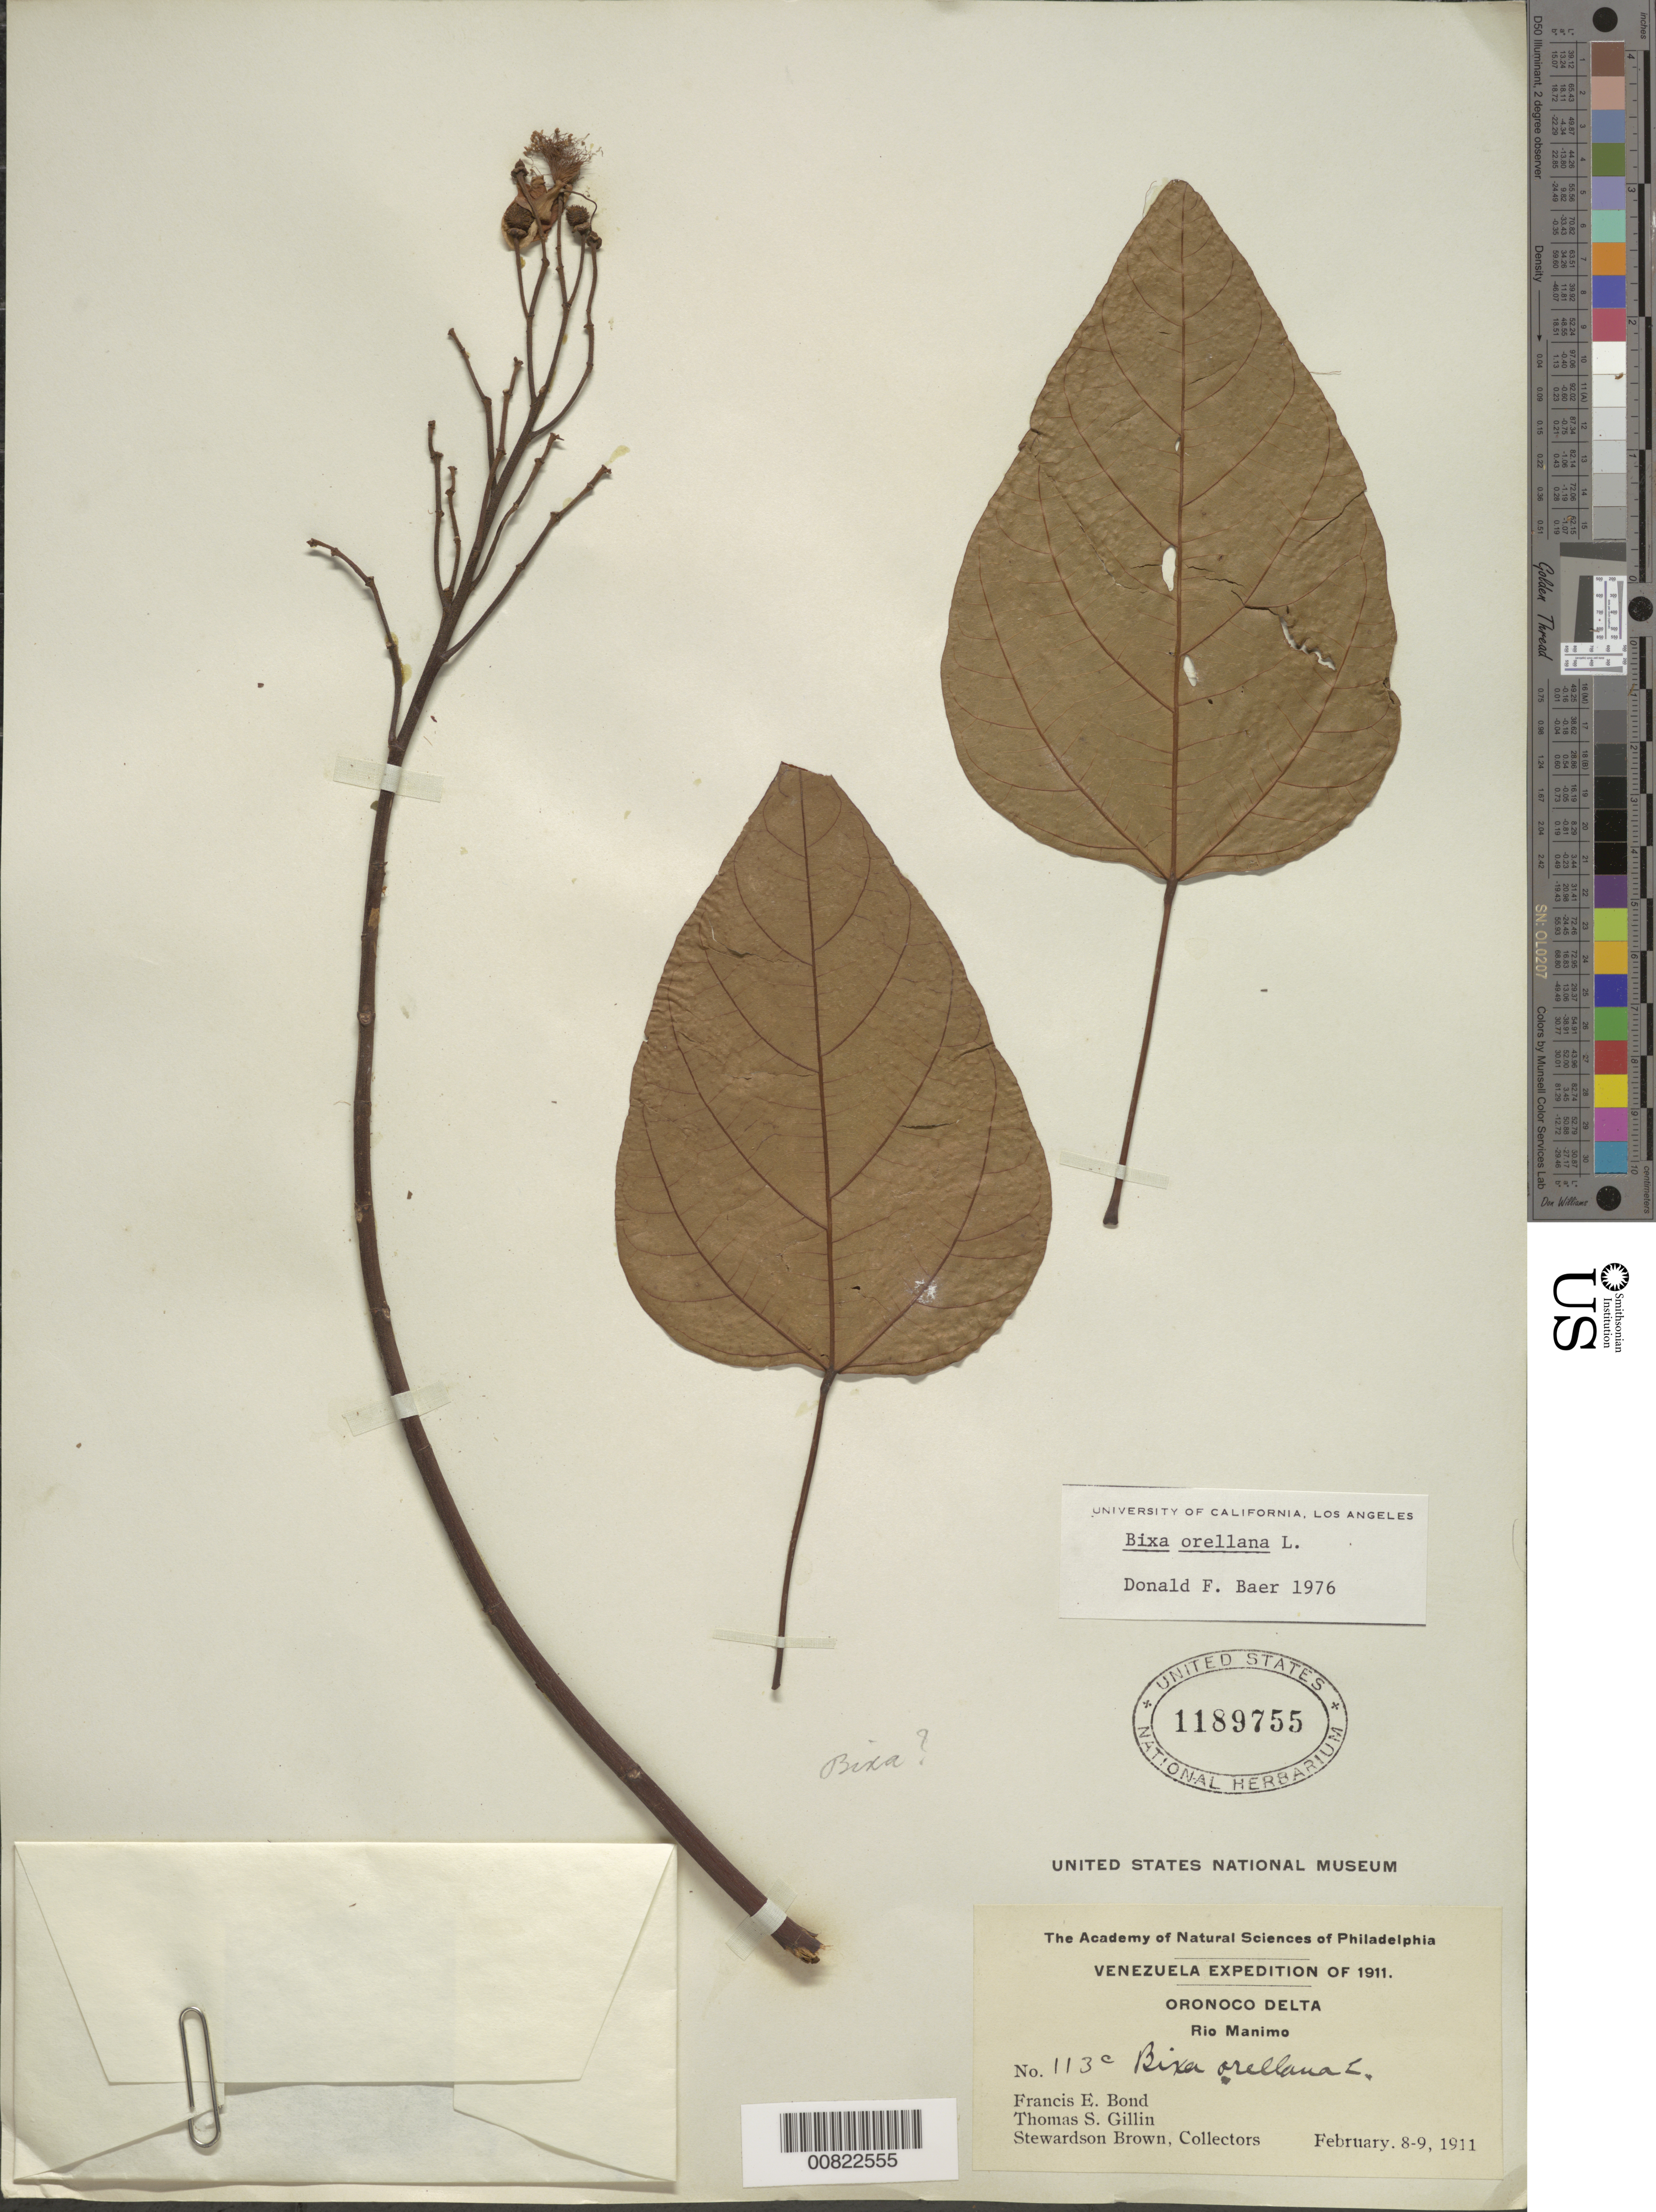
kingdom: Plantae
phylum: Tracheophyta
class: Magnoliopsida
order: Malvales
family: Bixaceae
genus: Bixa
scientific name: Bixa orellana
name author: L.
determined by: Baer, D. F.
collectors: F. Bond, T. Gillin & S. Brown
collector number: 113 c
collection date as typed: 8-9 February 1911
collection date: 1911-02-08/1911-02-09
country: Venezuela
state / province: Monagas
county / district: Maturin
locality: Oronoco Delta along Rio Guanipa, including Indian and Creole villages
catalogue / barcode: US 1189755